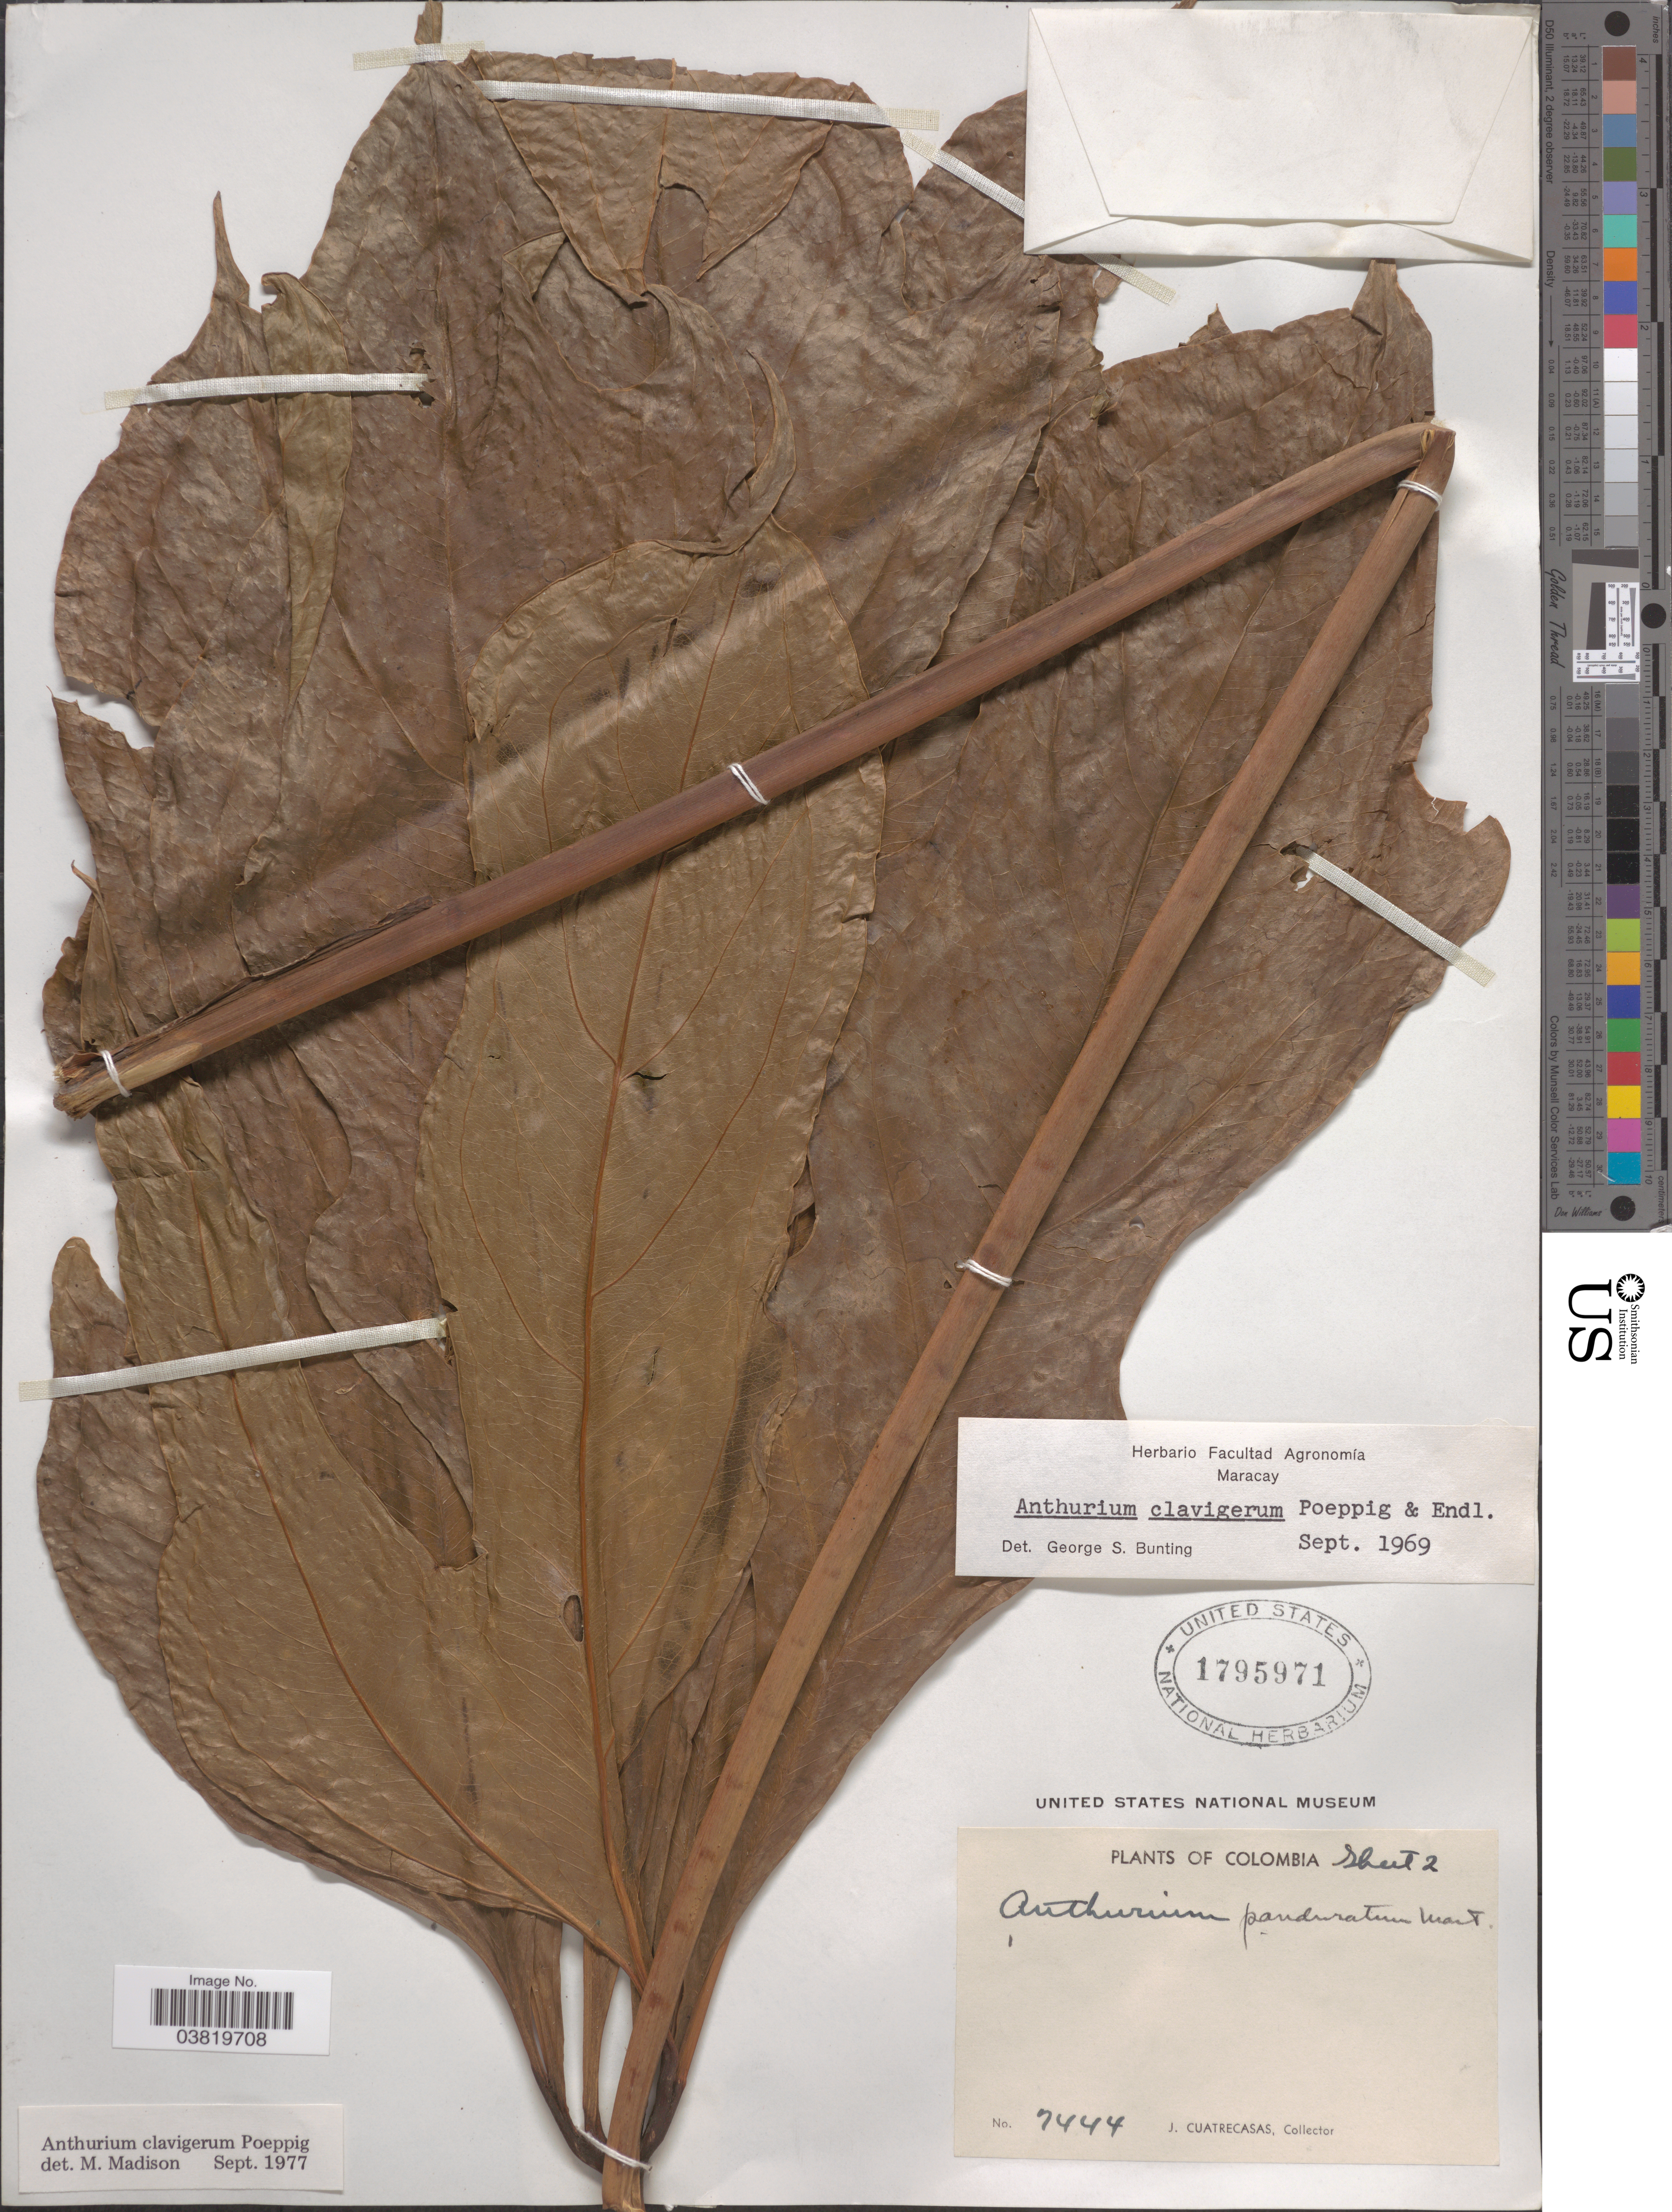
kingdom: Plantae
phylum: Tracheophyta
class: Liliopsida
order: Alismatales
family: Araceae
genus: Anthurium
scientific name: Anthurium clavigerum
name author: Poepp. & Endl.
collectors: J. Cuatrecasas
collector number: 7444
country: Colombia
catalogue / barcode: US 1795971